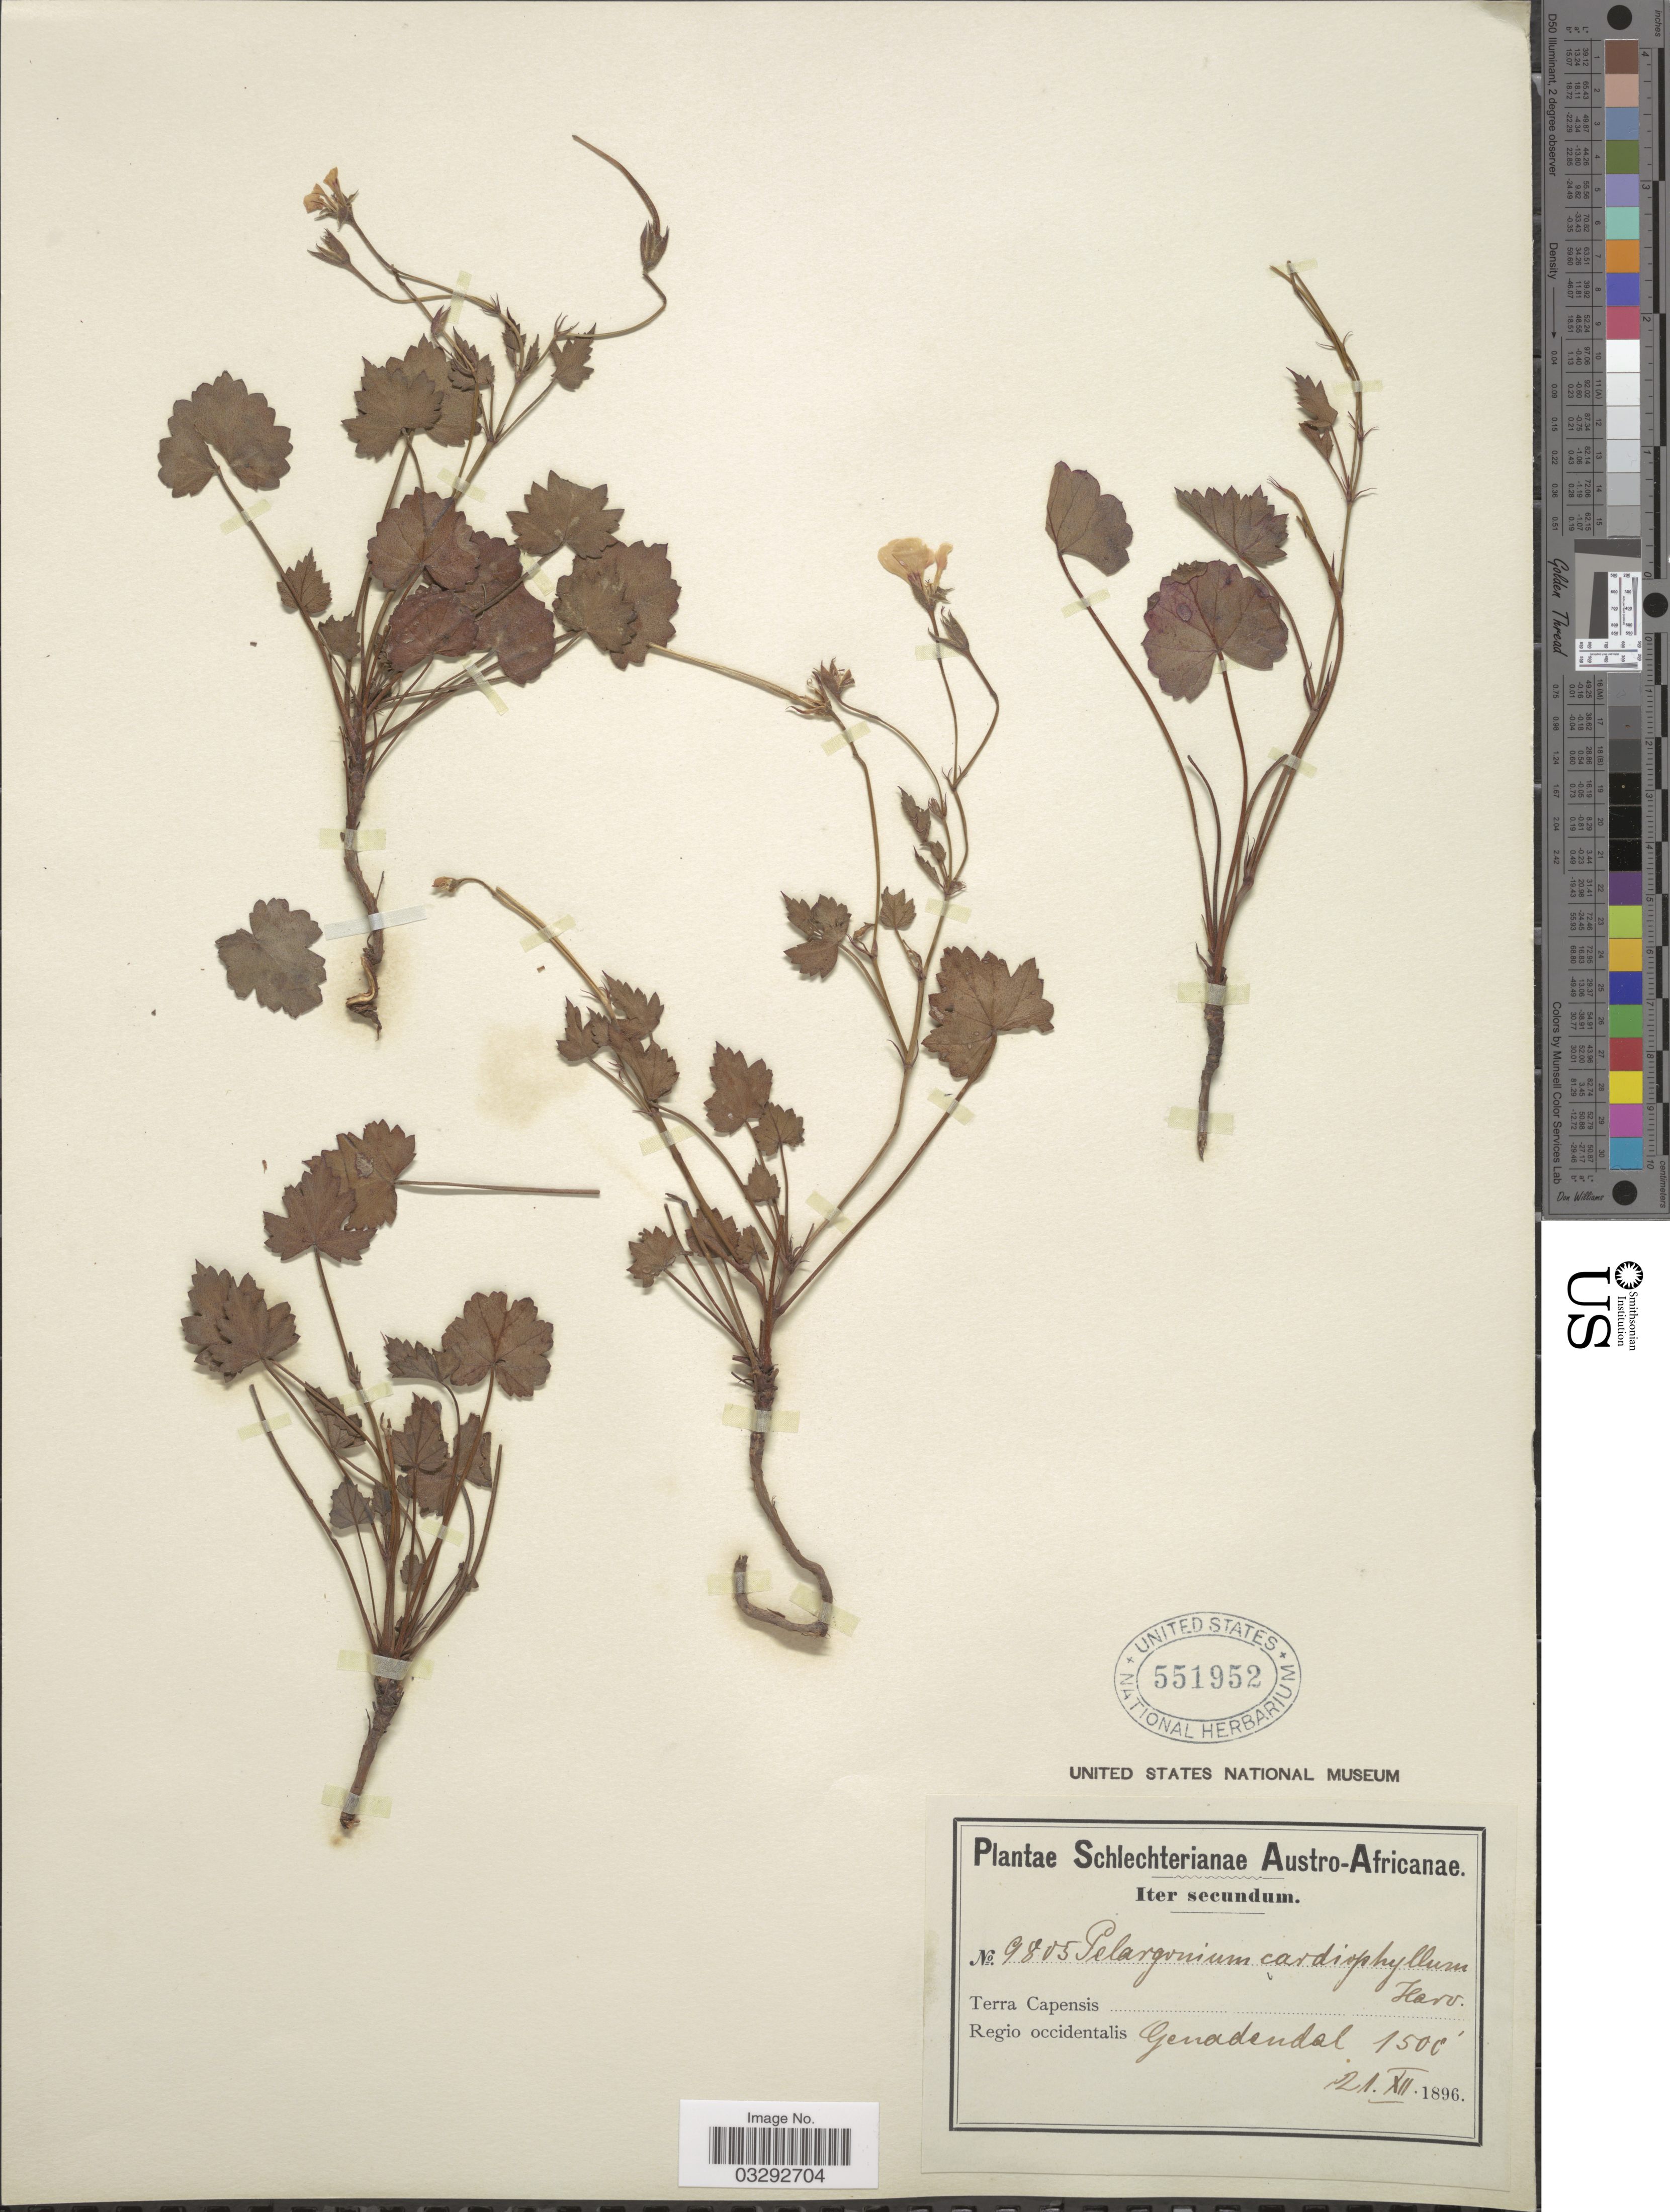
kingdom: Plantae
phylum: Tracheophyta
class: Magnoliopsida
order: Geraniales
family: Geraniaceae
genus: Pelargonium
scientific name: Pelargonium cardiophyllum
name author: Harv.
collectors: Schlechter, --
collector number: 9805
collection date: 1896-12-21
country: South Africa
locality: Austro-Africanae. Terra Capensis. Regio occidentalis, Genadendal.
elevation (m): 457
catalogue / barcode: US 551952